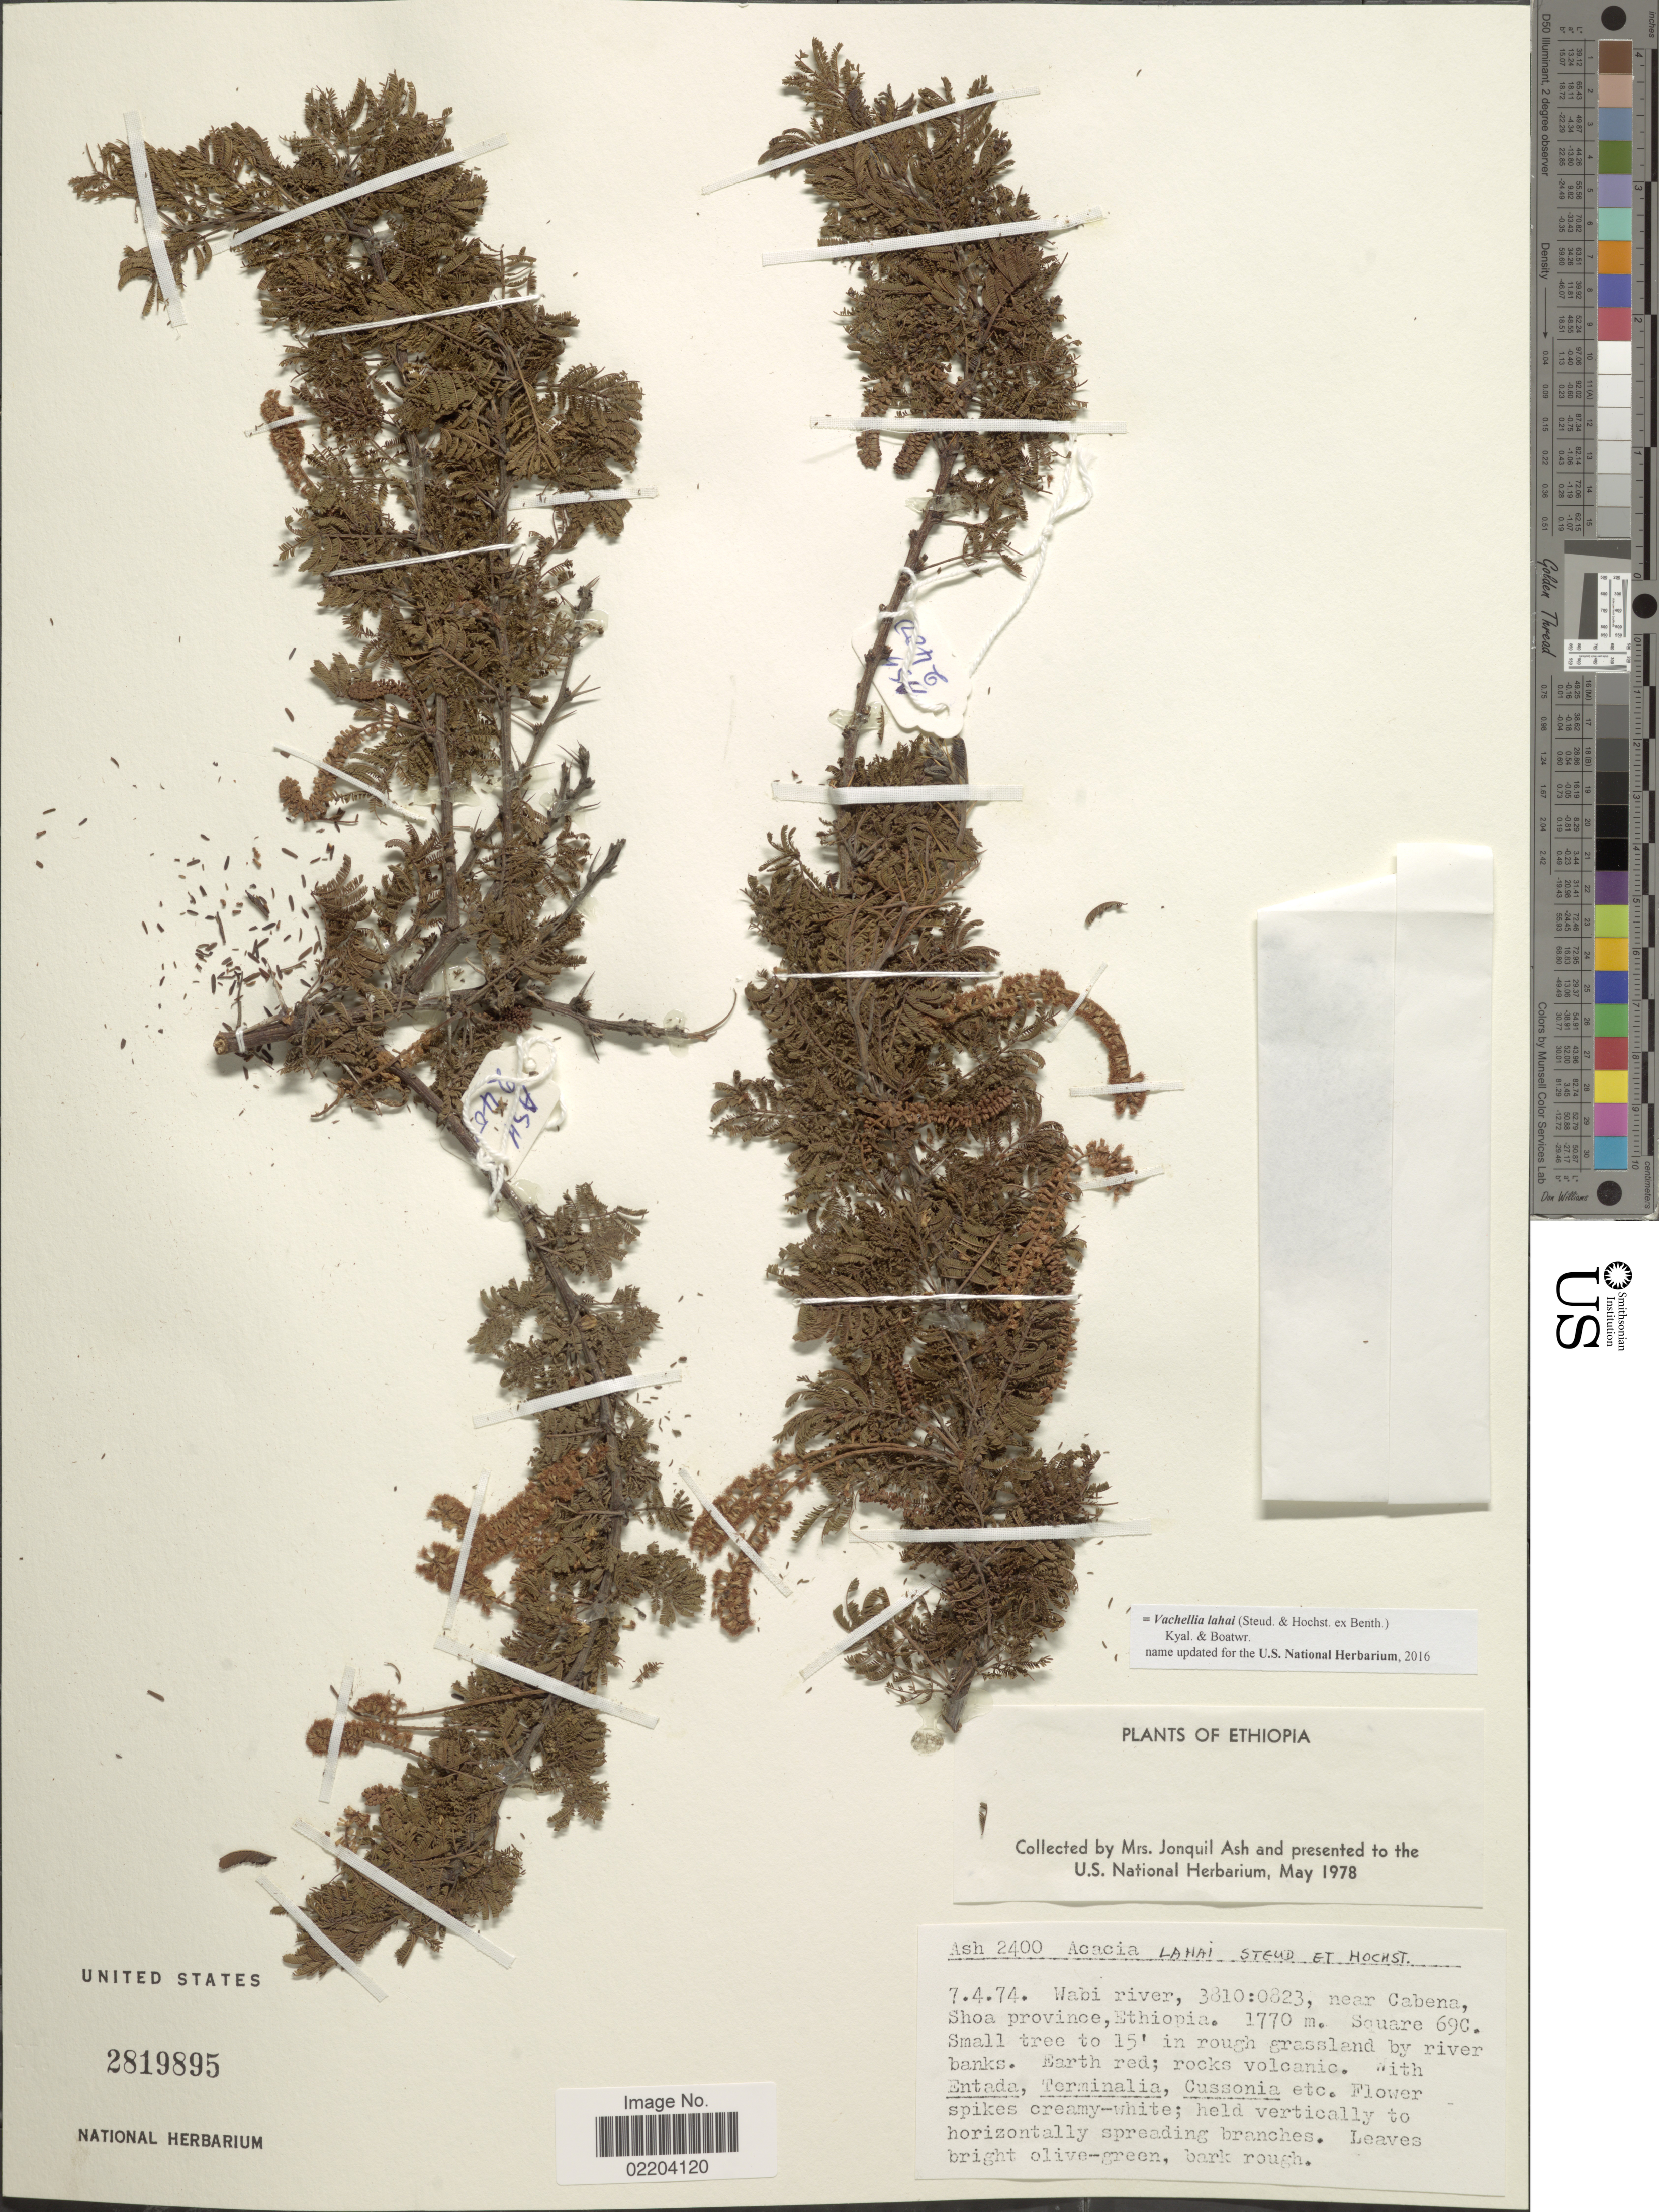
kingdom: Plantae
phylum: Tracheophyta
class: Magnoliopsida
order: Fabales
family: Fabaceae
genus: Vachellia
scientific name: Vachellia lahai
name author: (Steud. & Hochst. ex Benth.) Kyal. & Boatwr.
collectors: J. Ash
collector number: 2400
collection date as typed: Transcribed d/m/y: 7/4/74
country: Ethiopia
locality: Wabi river, 3810:0823, near Cabena, Shoa province, Ethiopia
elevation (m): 1770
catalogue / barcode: US 2819895